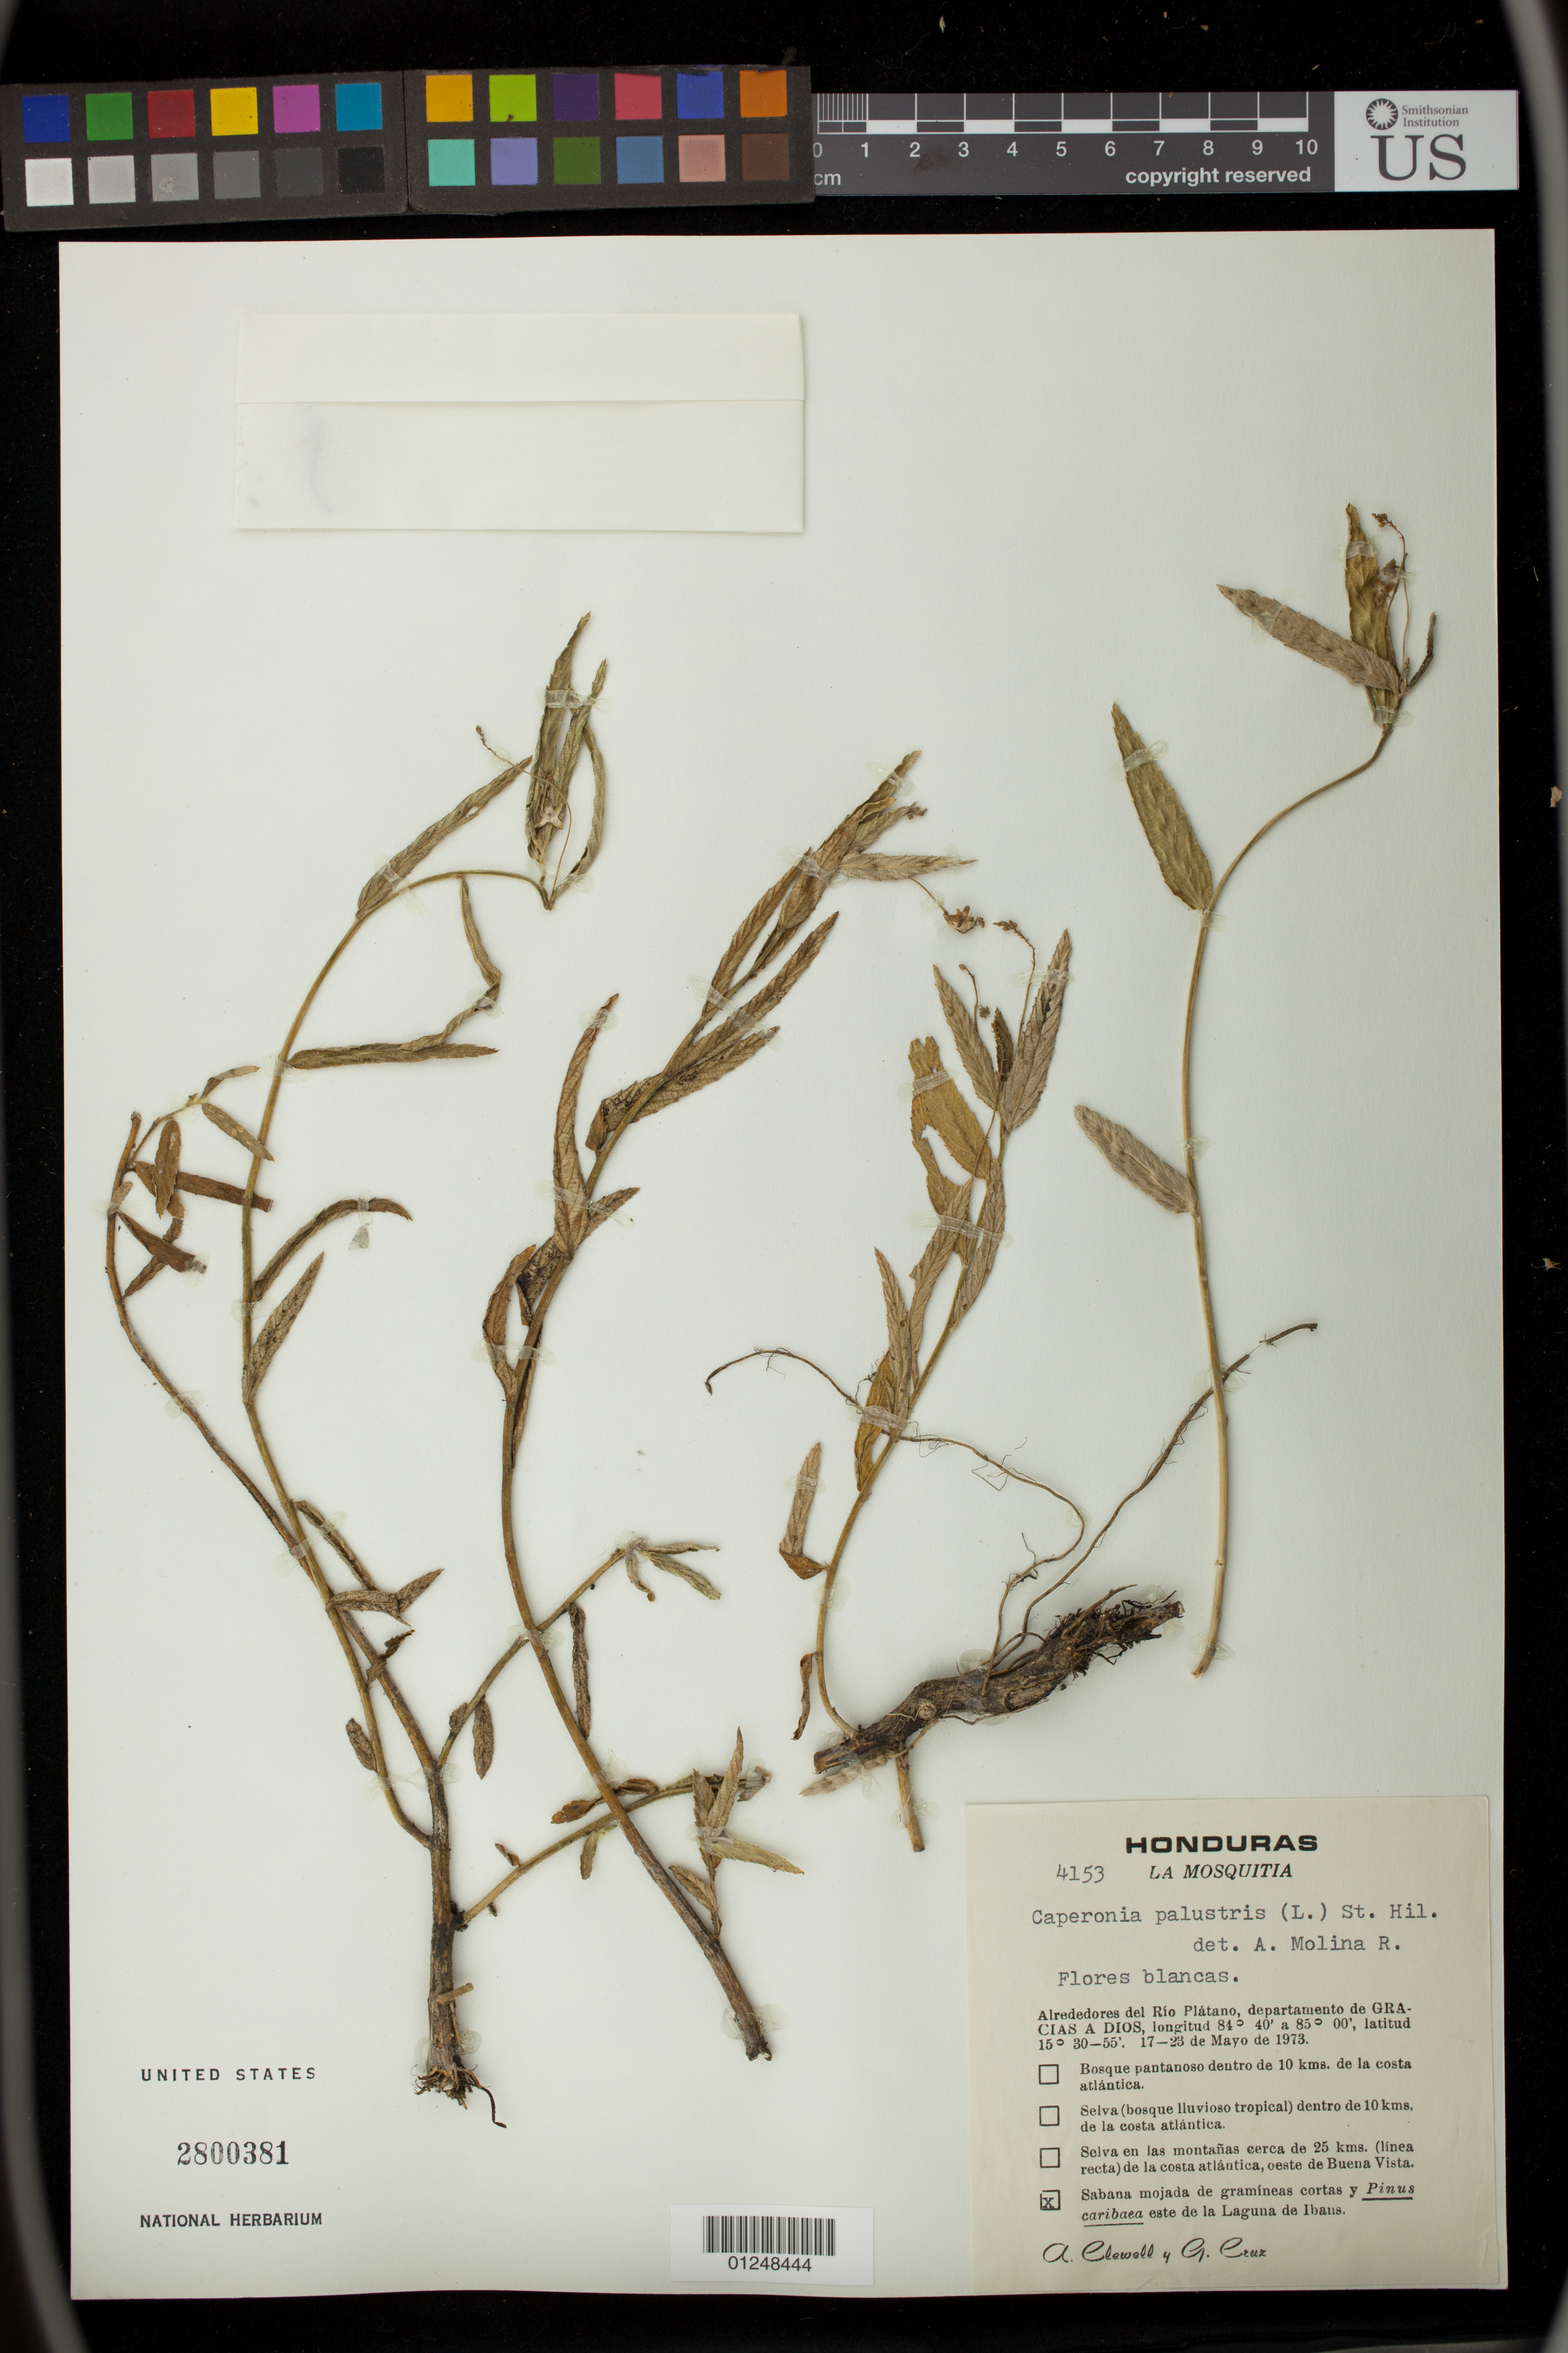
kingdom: Plantae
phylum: Tracheophyta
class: Magnoliopsida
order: Malpighiales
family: Euphorbiaceae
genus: Caperonia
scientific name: Caperonia palustris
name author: (L.) A. St.-Hil.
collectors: A. Clewell & G. Cruz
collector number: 4153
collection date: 1973-05-17/1973-05-23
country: Honduras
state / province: Gracias de Dios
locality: La Mosquitia, Alrededores del Rio Platano, este de la Laguna de Ibans.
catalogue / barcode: US 2800381